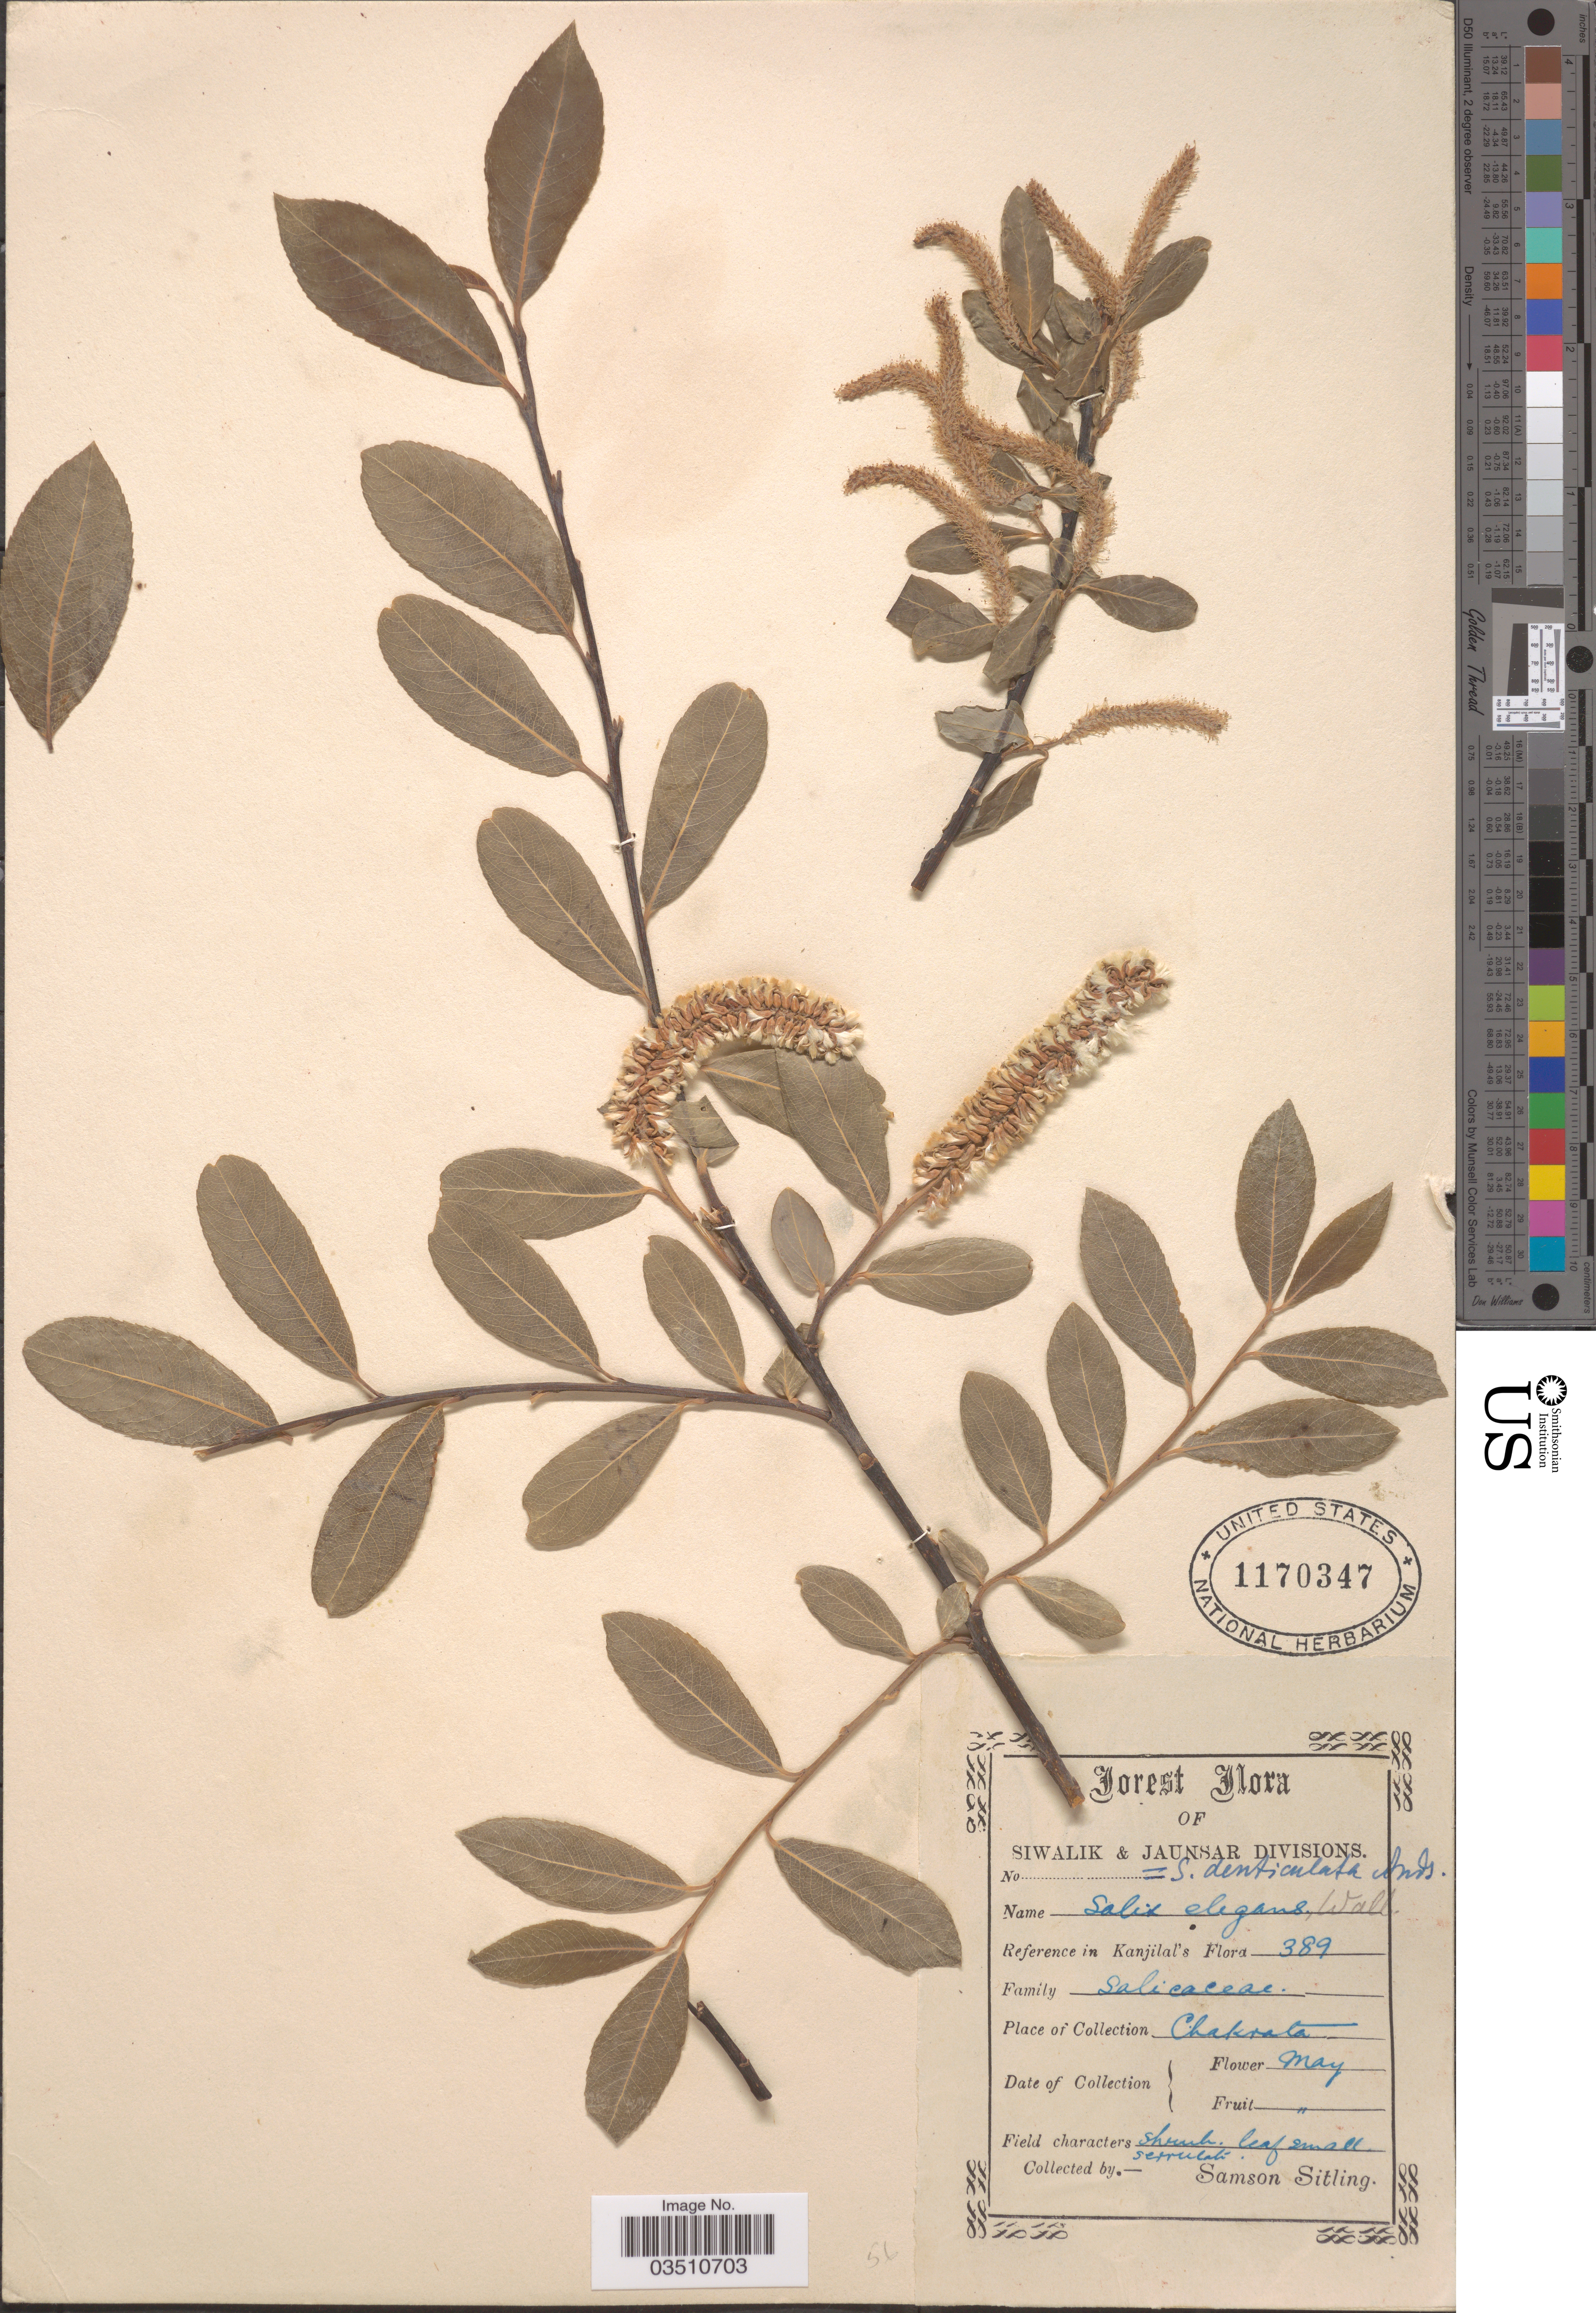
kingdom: Plantae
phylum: Tracheophyta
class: Magnoliopsida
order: Malpighiales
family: Salicaceae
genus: Salix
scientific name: Salix denticulata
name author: Andersson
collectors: S. Sitling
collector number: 389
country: India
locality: Forest. Siwalik & Jaunsar Divisions. Chakrata.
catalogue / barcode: US 1170347